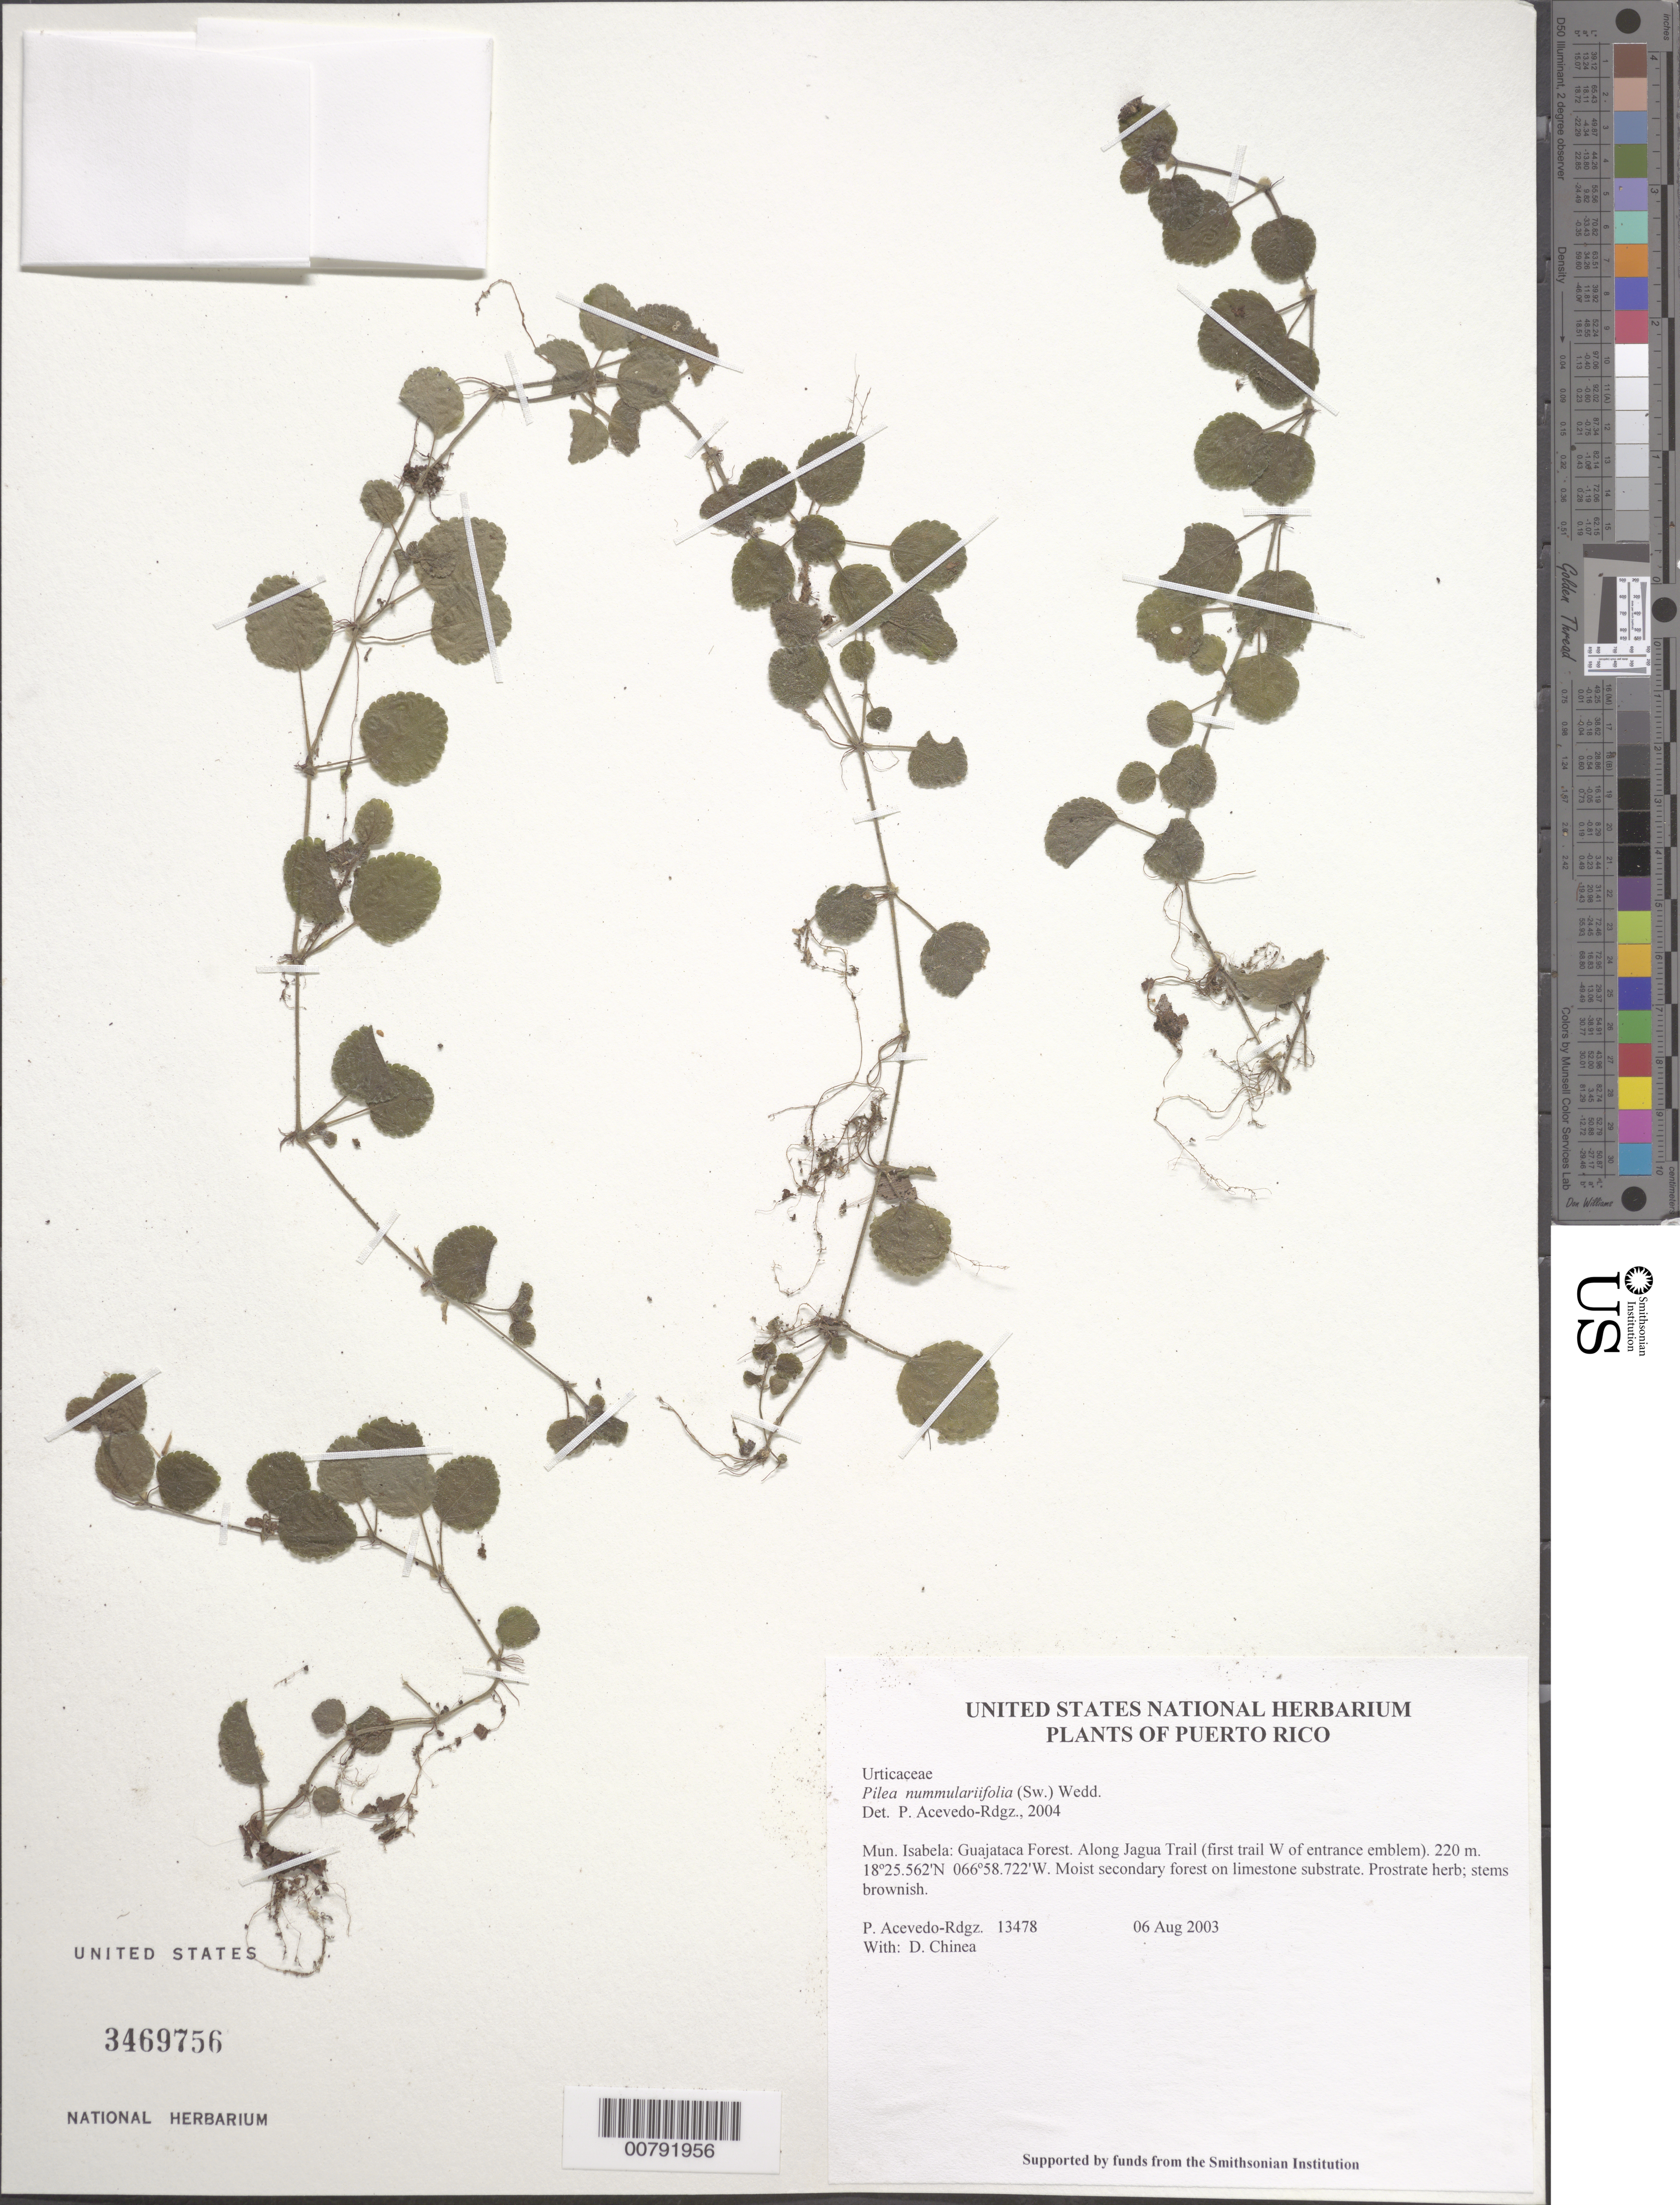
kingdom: Plantae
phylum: Tracheophyta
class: Magnoliopsida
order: Rosales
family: Urticaceae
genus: Pilea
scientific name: Pilea nummularifolia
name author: (Sw.) Wedd.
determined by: Acevedo-Rodríguez, P., (BOT), Smithsonian Institution - National Museum of Natural History (UNITED STATES)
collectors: P. Acevedo-Rodr. & D. Chinea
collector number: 13478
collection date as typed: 06 Aug 2003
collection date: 2003-08-06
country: Puerto Rico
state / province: Isabela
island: Puerto Rico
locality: Mun. Isabela: Guajataca Forest. Along Jagua Trail (first trail W of entrance emblem).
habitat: Moist secondary forest on limestone substrate.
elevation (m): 220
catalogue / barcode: US 3469756